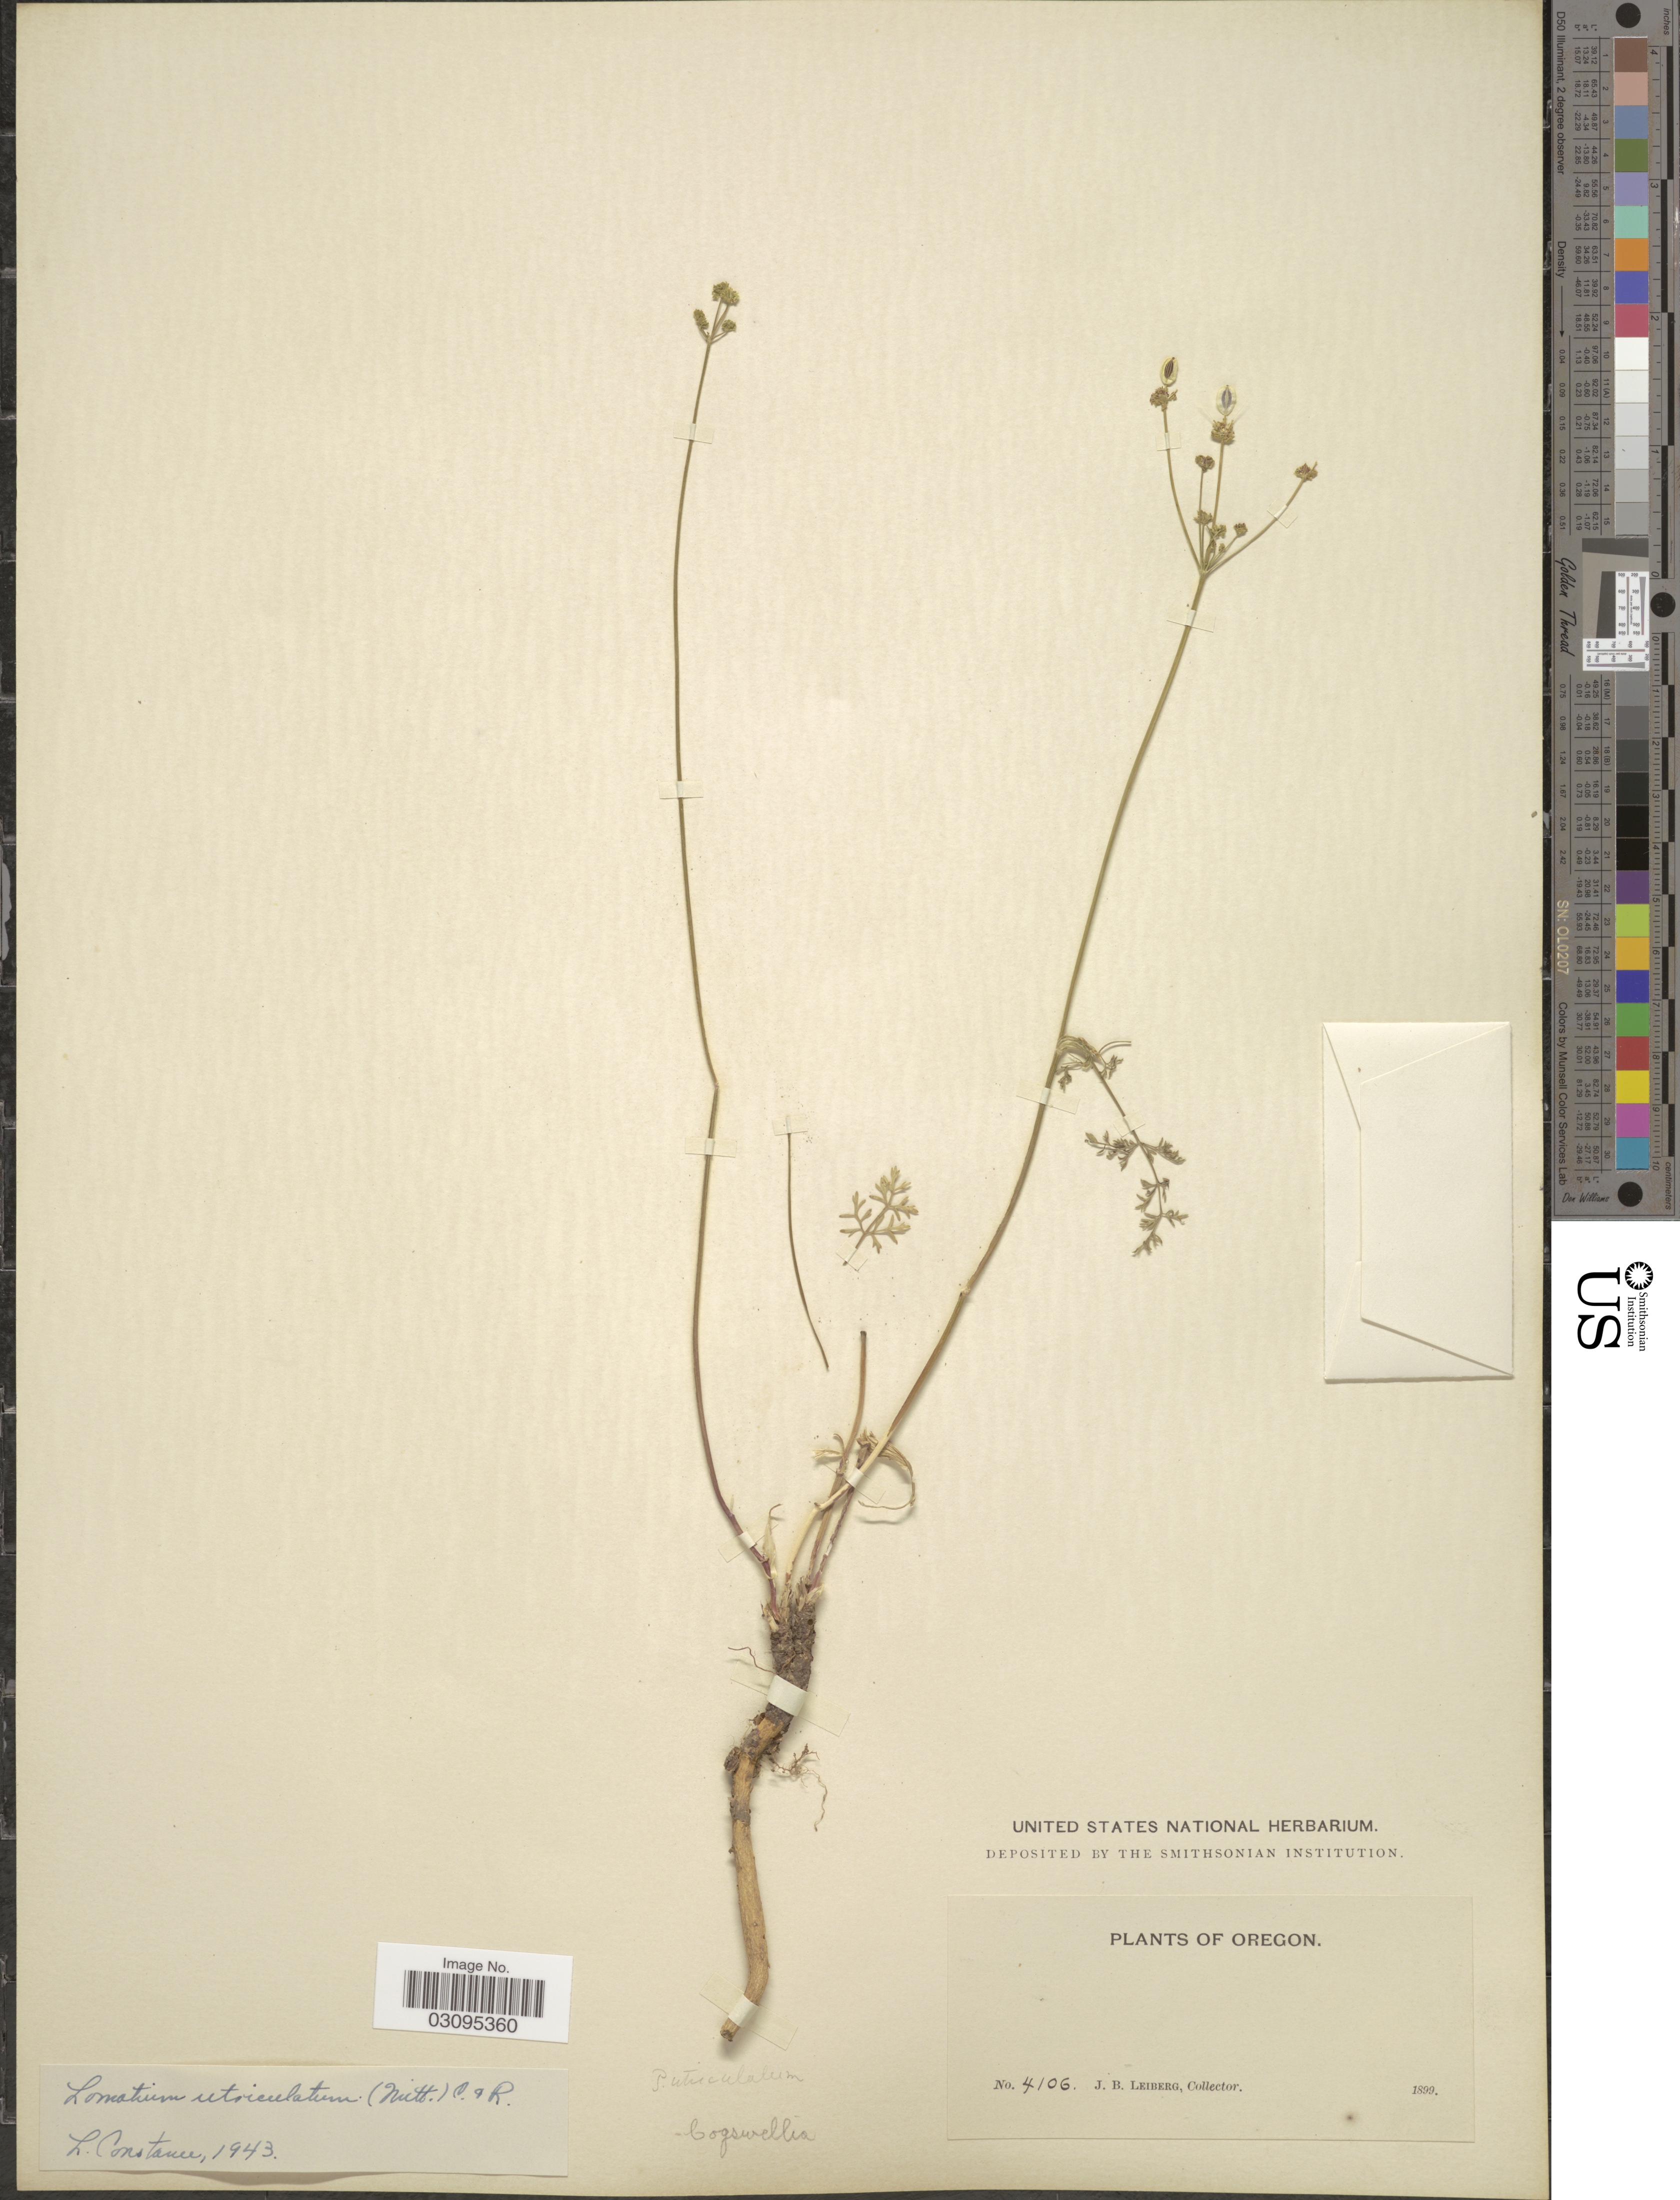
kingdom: Plantae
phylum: Tracheophyta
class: Magnoliopsida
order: Apiales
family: Apiaceae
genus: Lomatium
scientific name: Lomatium utriculatum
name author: (Nutt. ex Torr. & A. Gray) J.M. Coult. & Rose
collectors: J. B. Leiberg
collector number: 4106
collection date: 1899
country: United States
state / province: Oregon